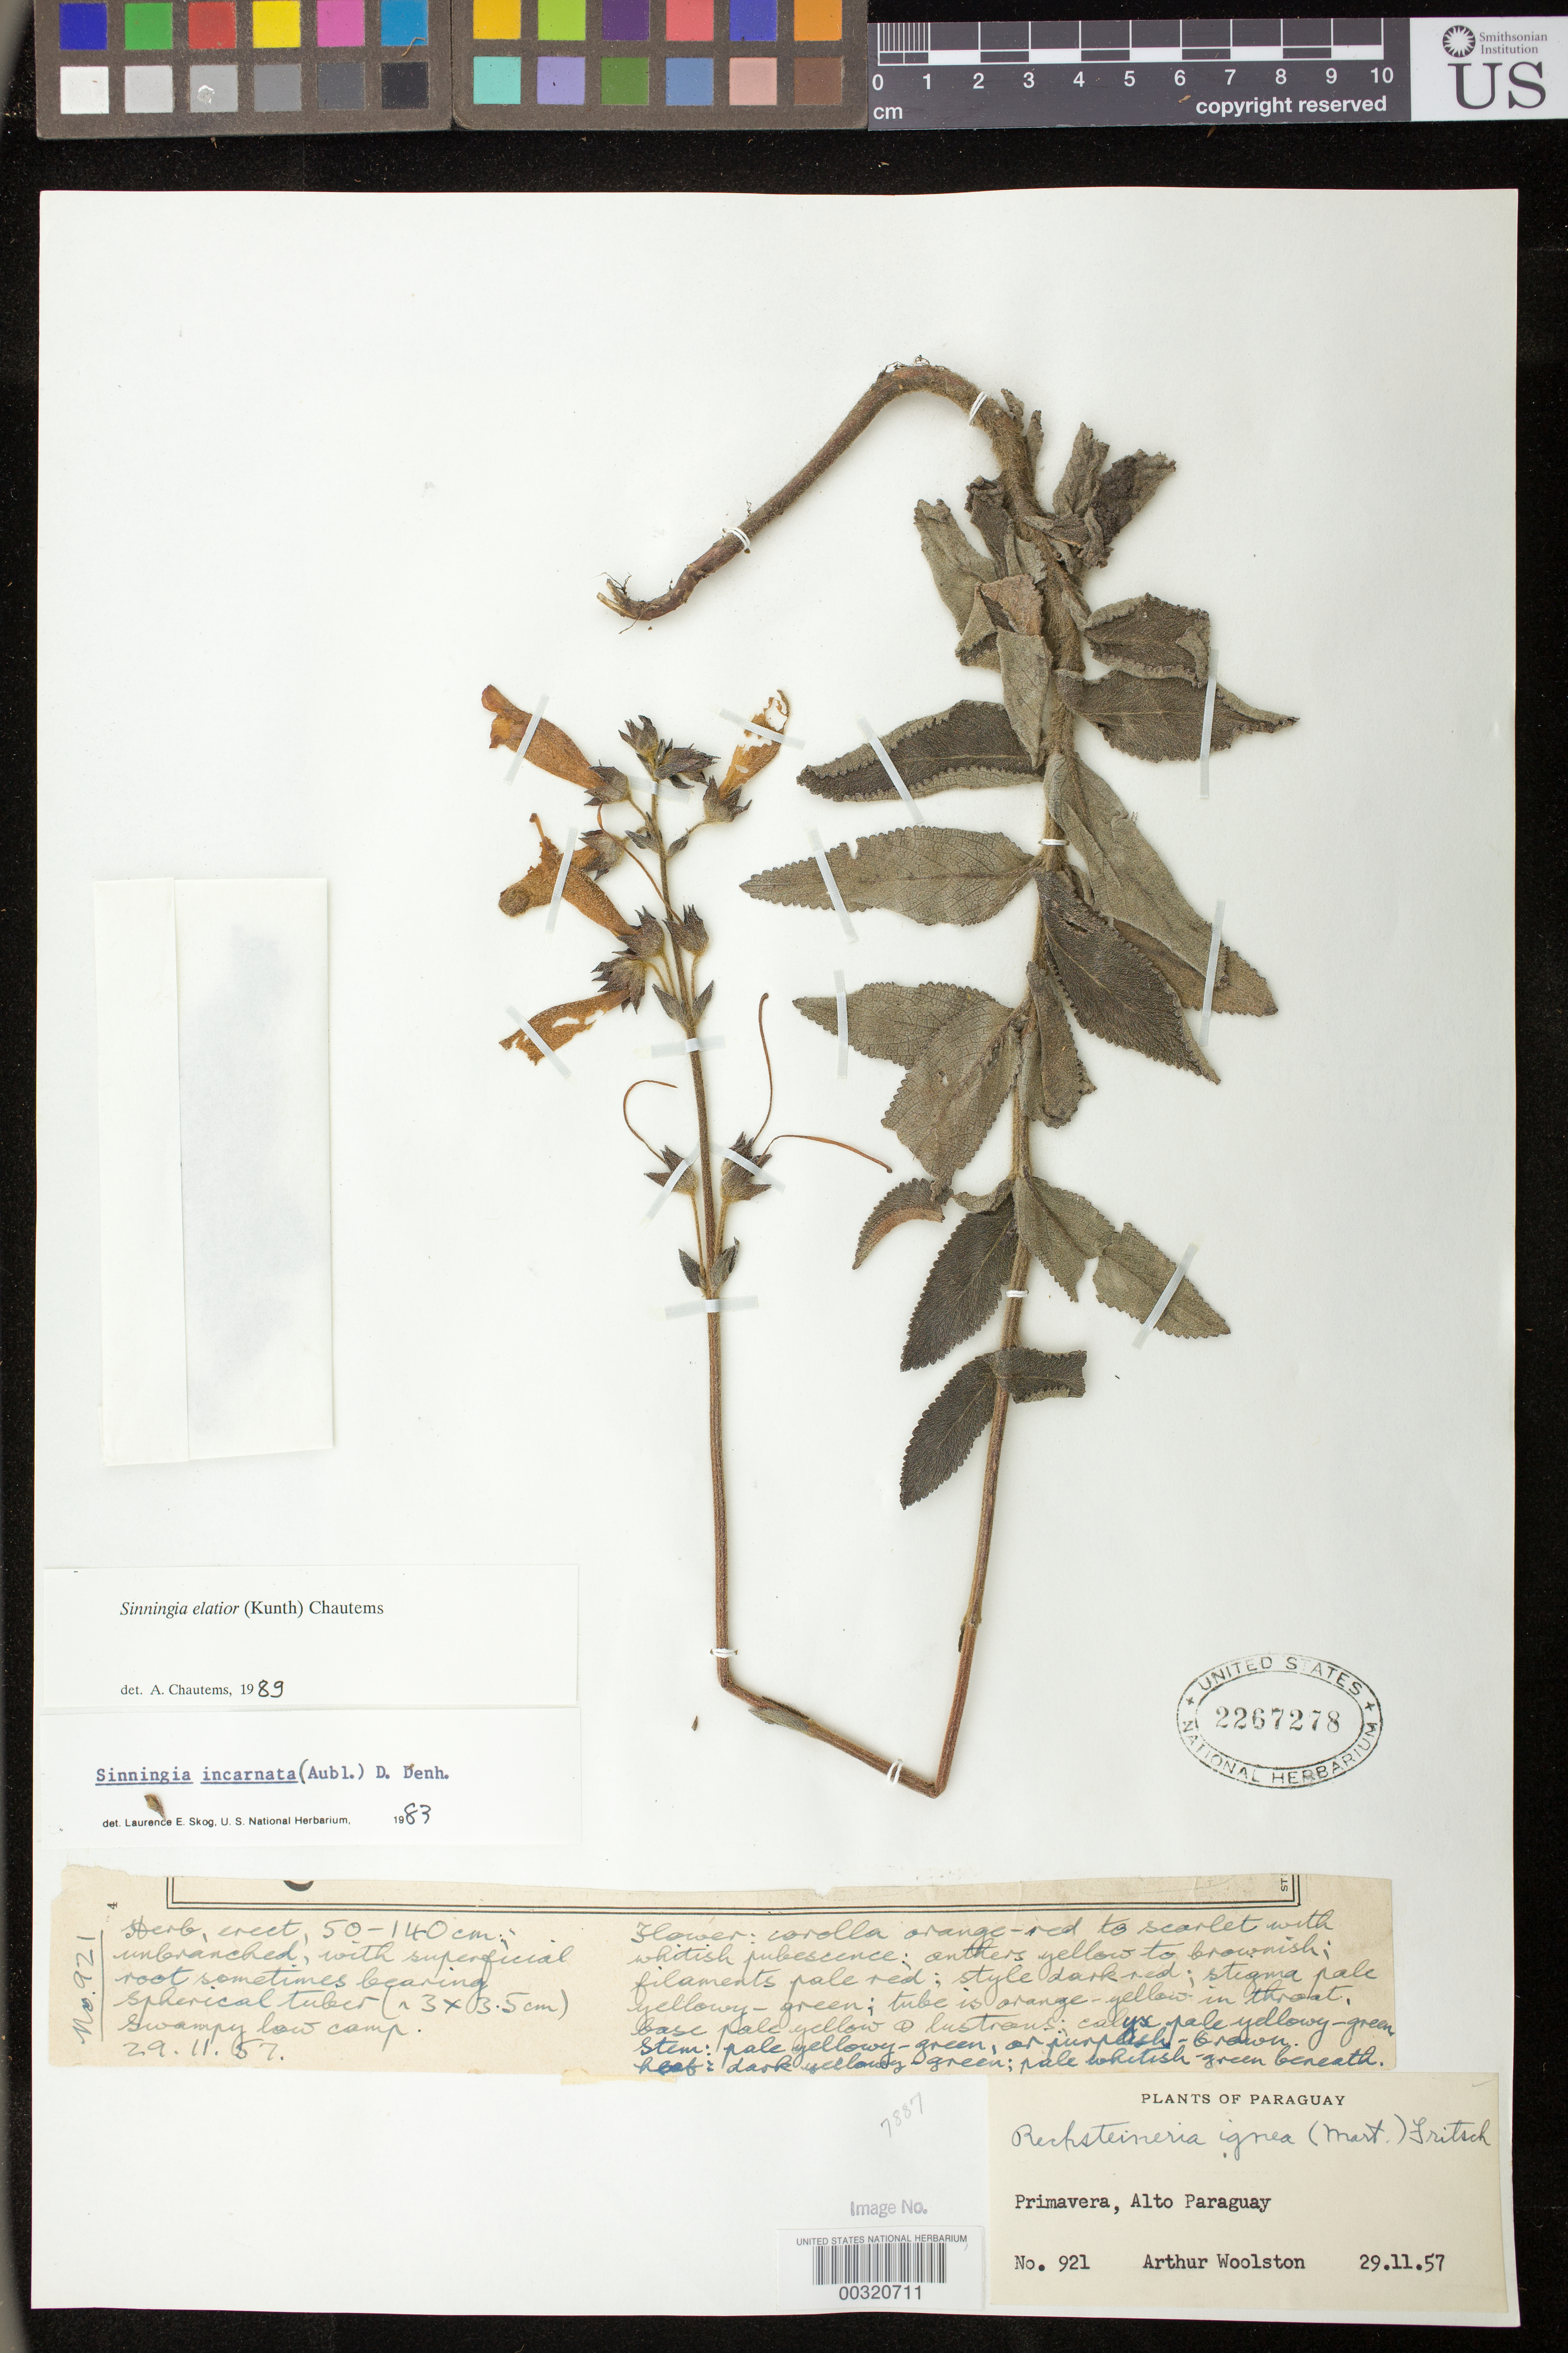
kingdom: Plantae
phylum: Tracheophyta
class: Magnoliopsida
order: Lamiales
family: Gesneriaceae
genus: Sinningia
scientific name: Sinningia elatior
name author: (Kunth) Chautems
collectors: A. L. Woolston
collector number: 921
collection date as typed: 29 Nov 1957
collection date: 1957-11-29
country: Paraguay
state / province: Alto Paraguay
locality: Primavera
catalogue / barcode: US 2267278